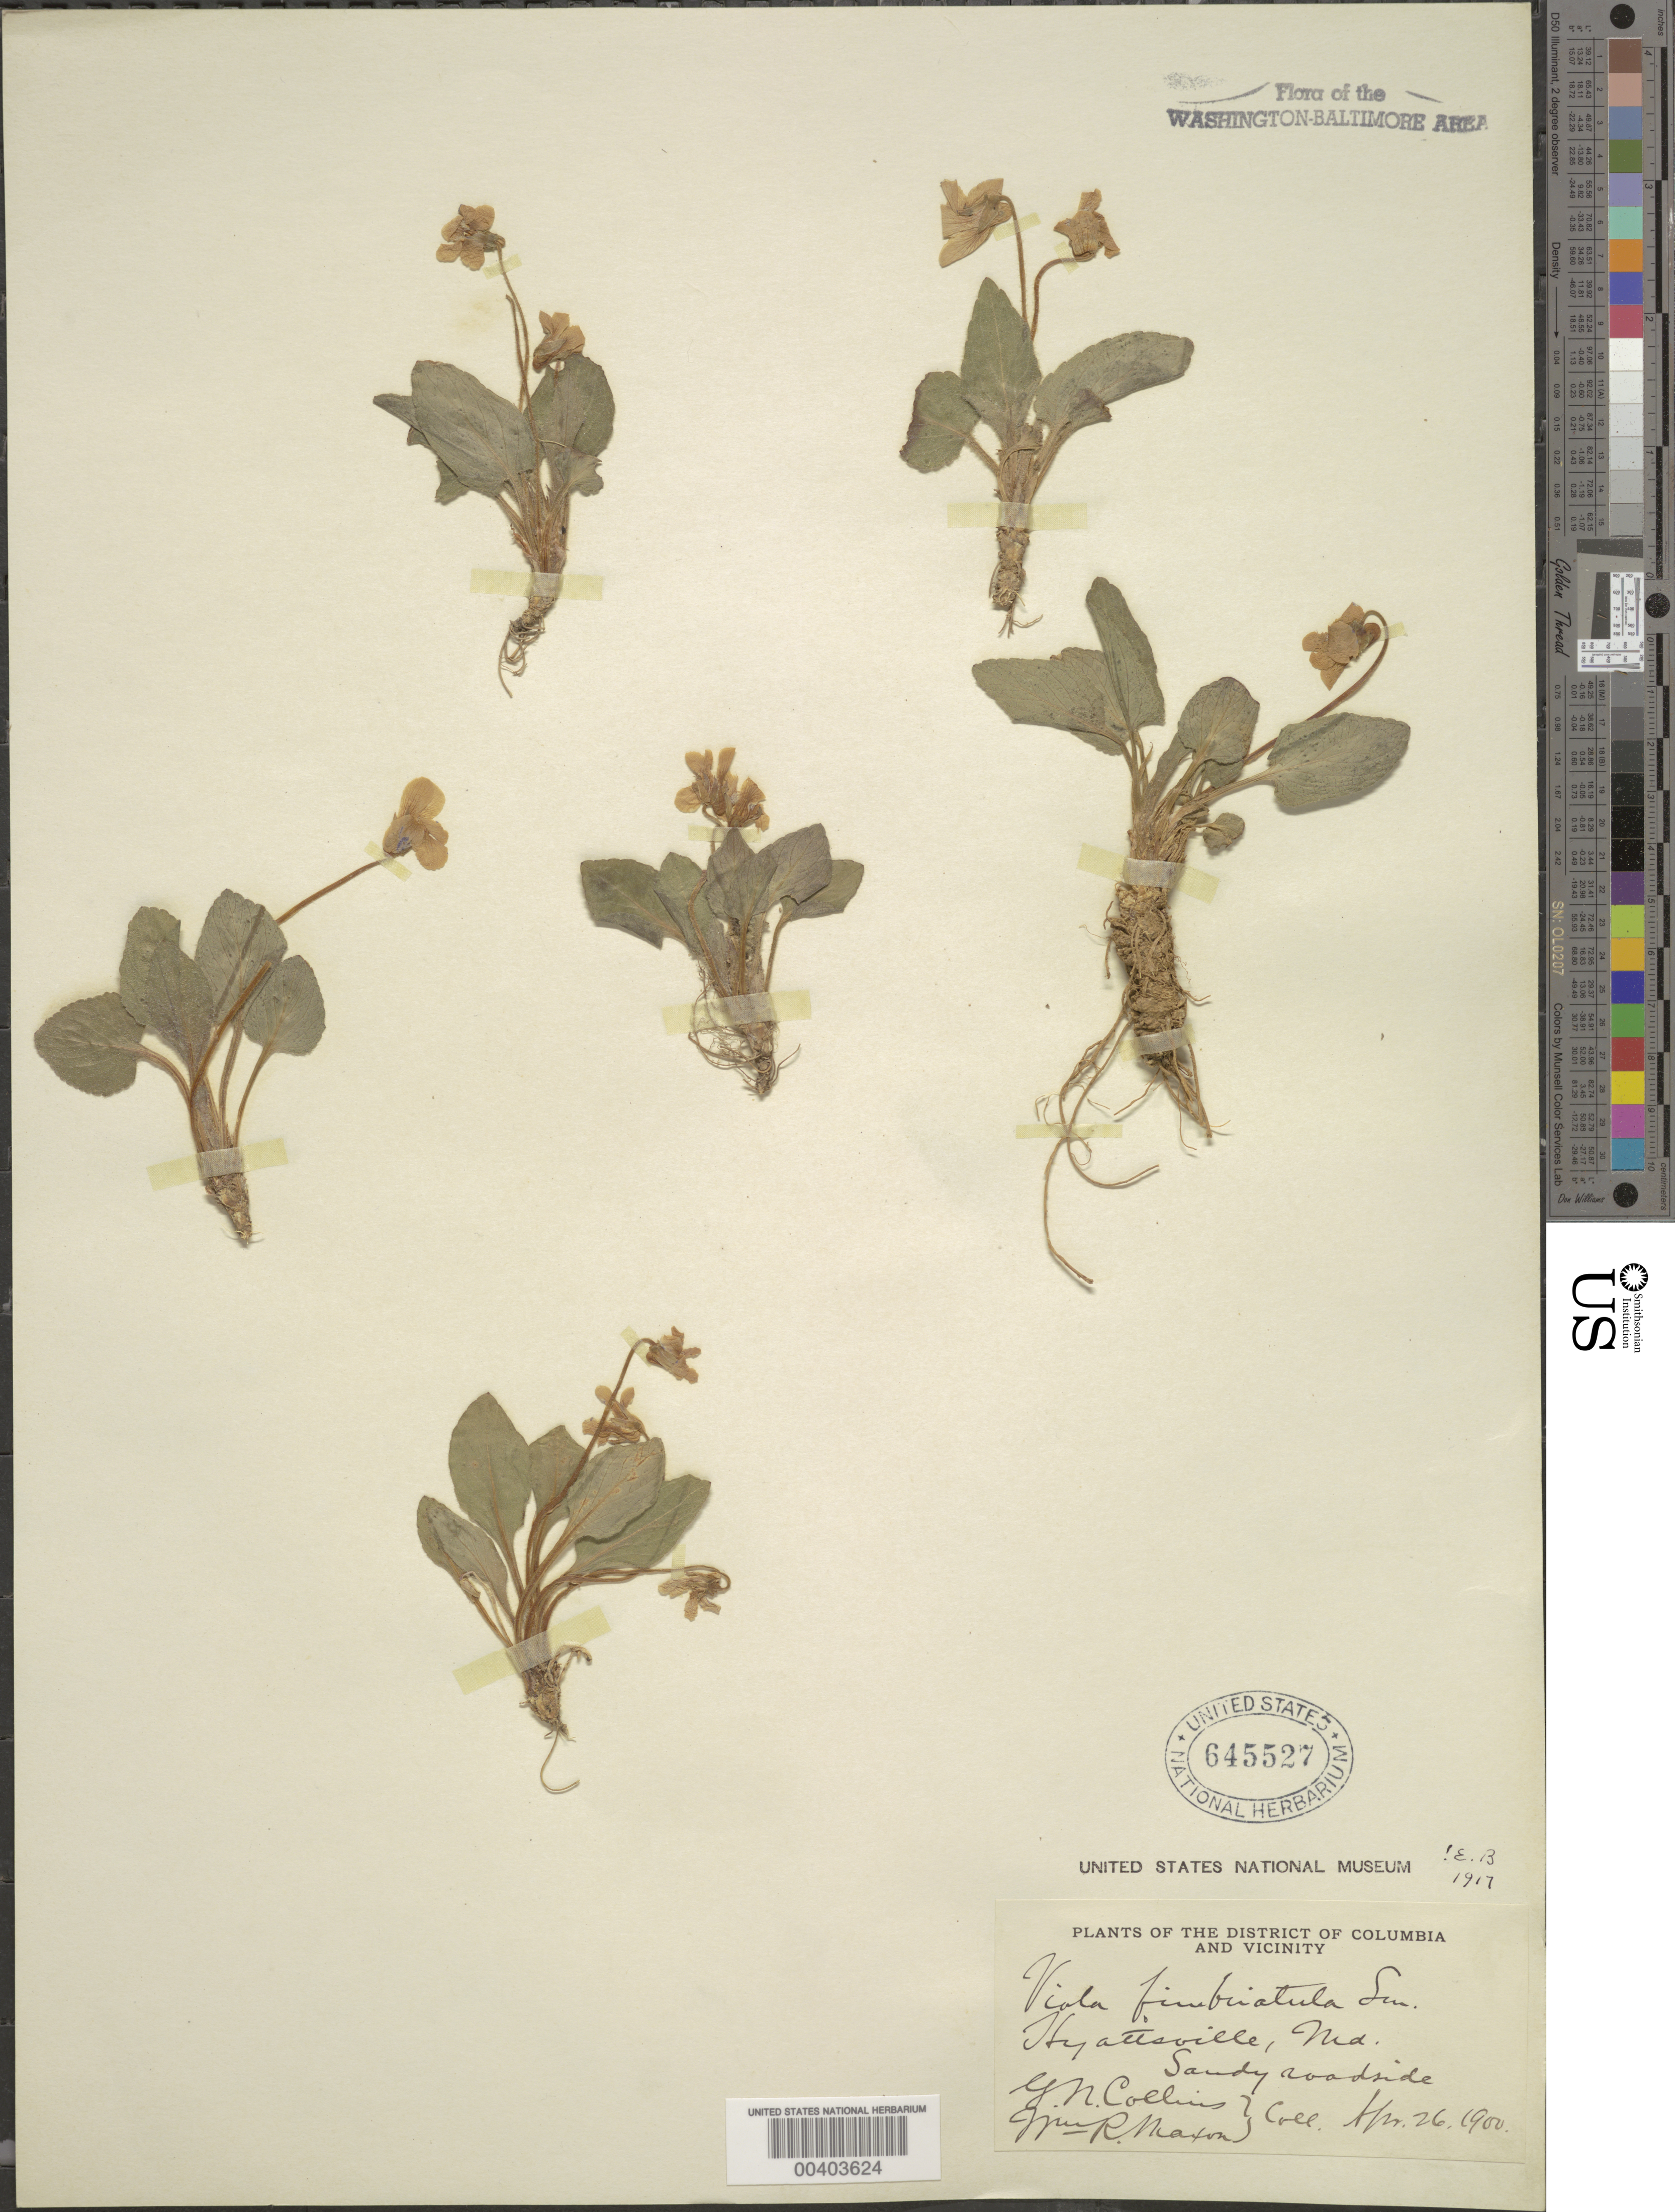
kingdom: Plantae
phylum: Tracheophyta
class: Magnoliopsida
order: Malpighiales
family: Violaceae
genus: Viola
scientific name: Viola sagittata var. ovata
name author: (Nutt.) Torr. & A. Gray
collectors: G. Collins & W. R. Maxon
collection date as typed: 26 Apr 1900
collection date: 1900-04-26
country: United States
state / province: Maryland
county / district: Prince George's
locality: Hyattsville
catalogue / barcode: US 645527